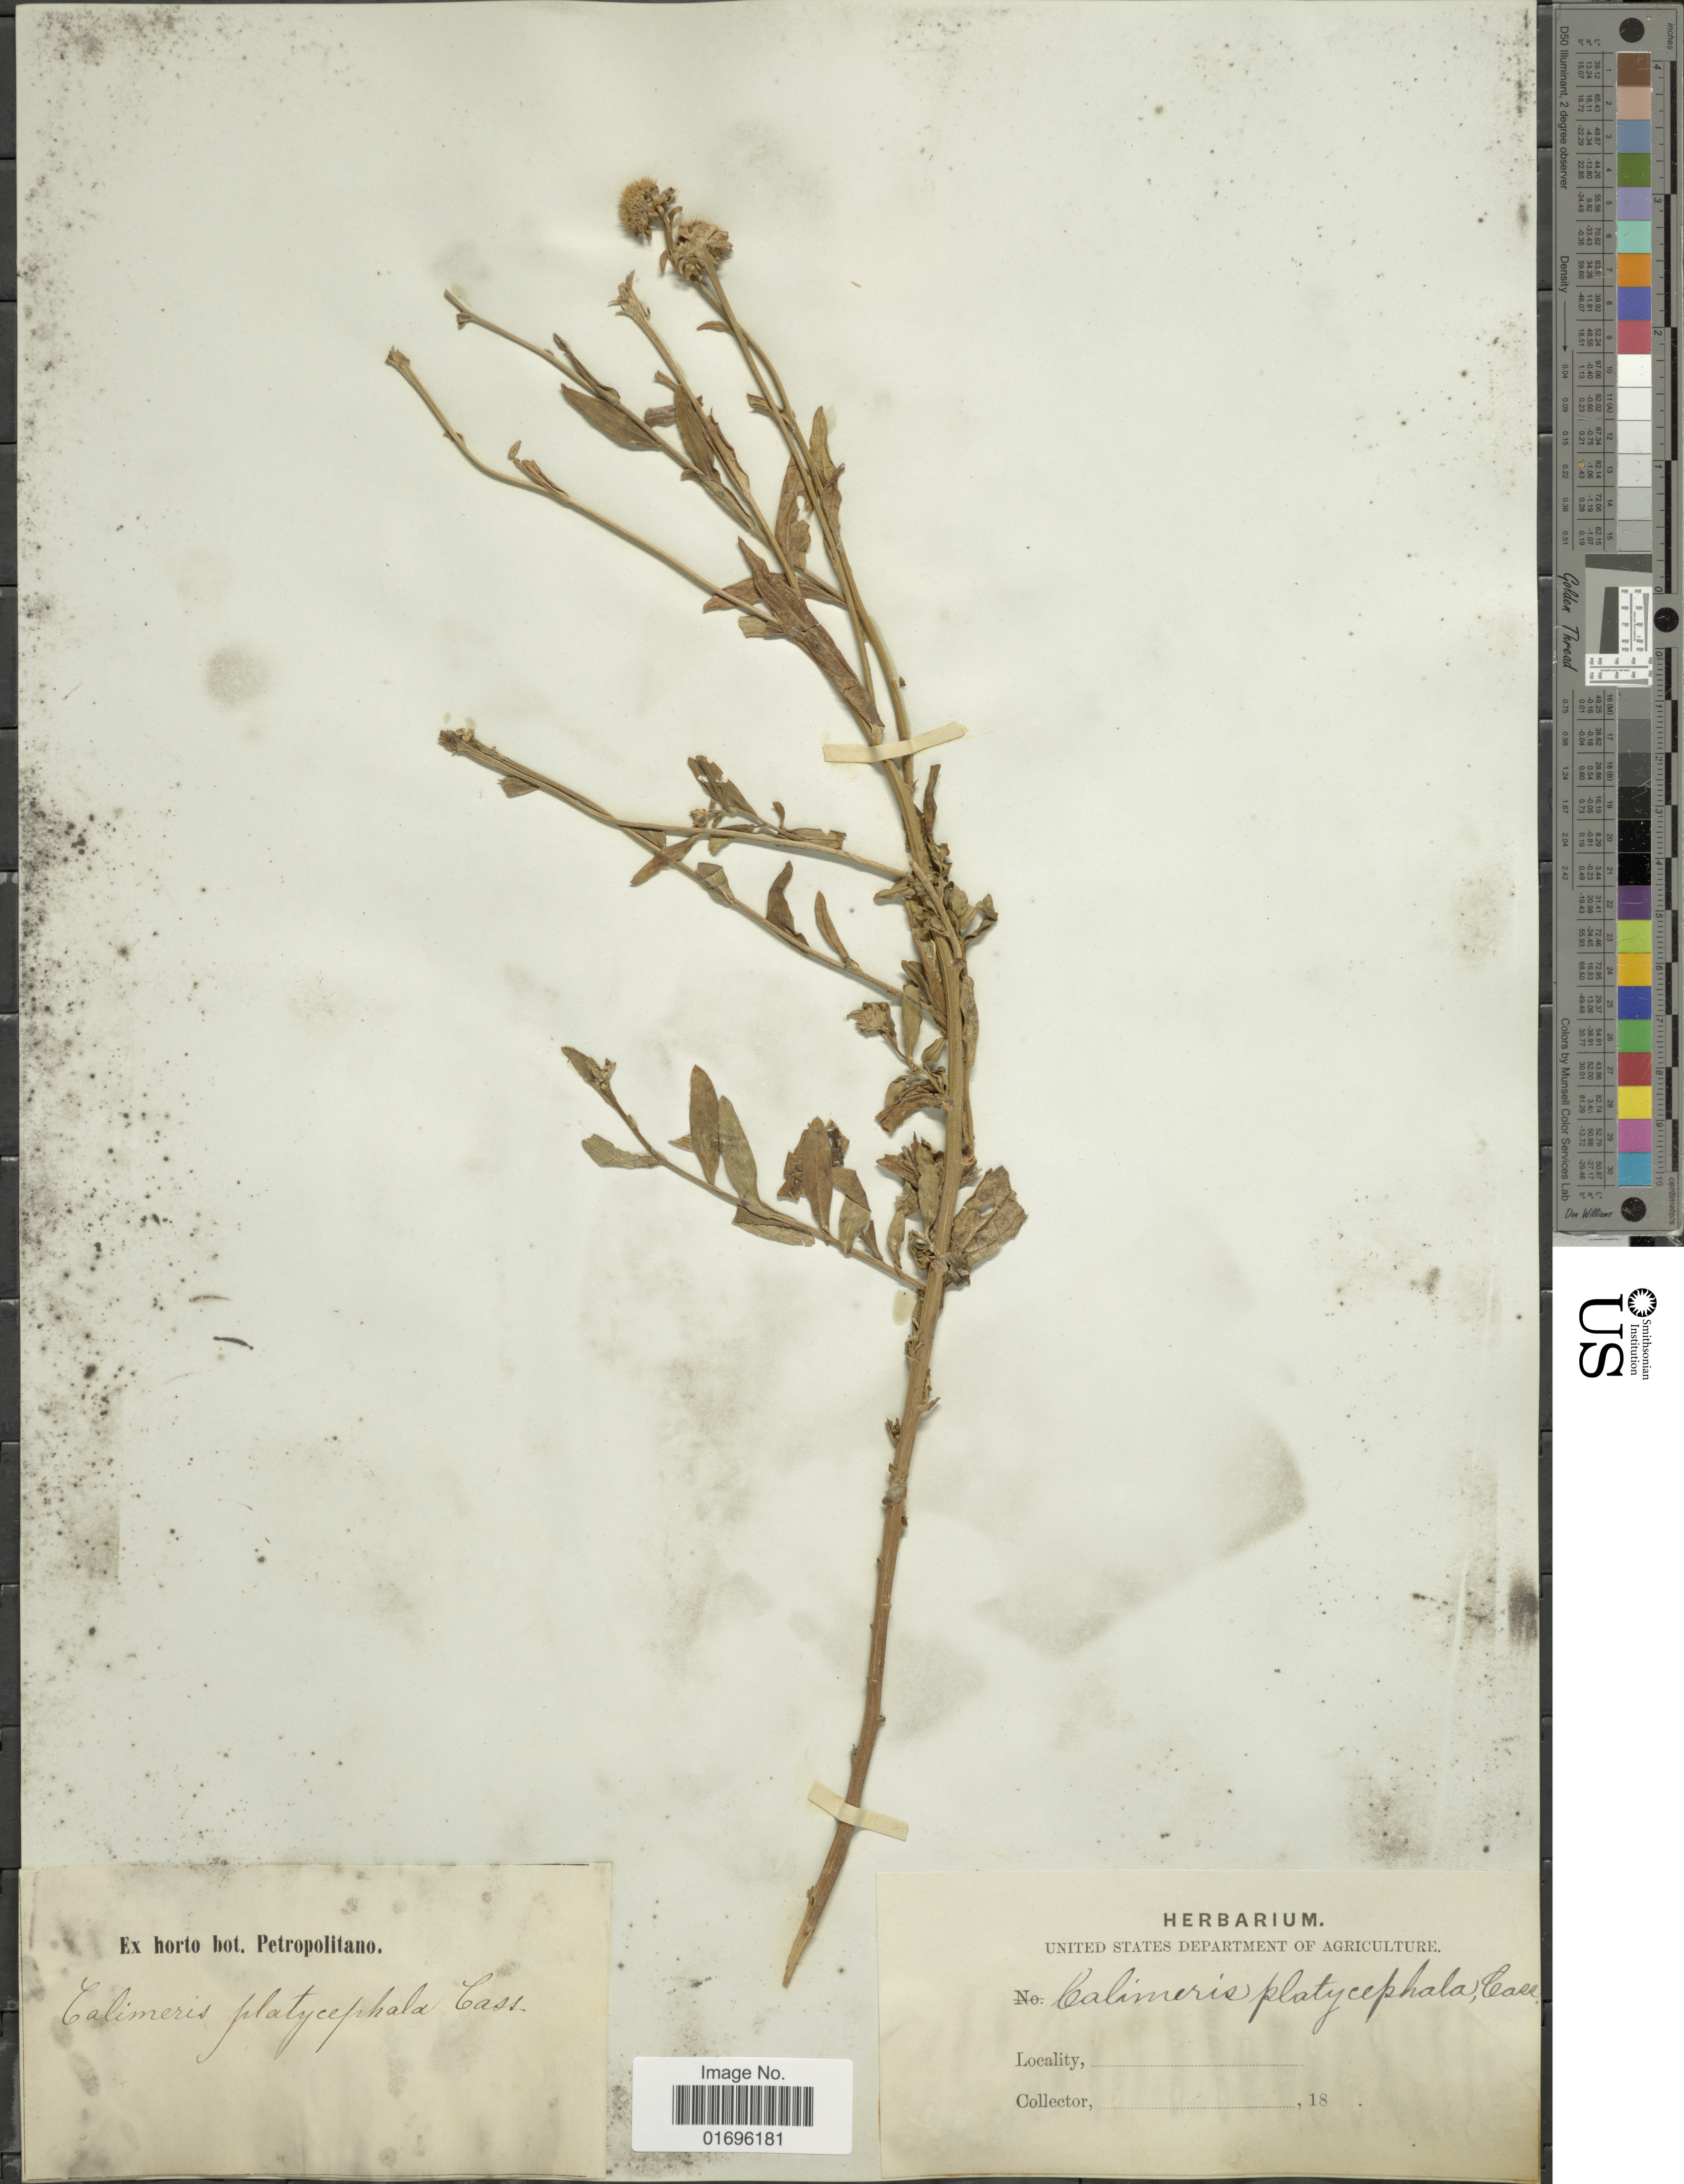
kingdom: Plantae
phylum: Tracheophyta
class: Magnoliopsida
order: Asterales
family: Asteraceae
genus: Kalimeris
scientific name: Kalimeris platycephala Cass. ex Nees nom. illeg. superfl.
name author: Cass. ex Nees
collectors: United States Department of Agriculture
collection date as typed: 18